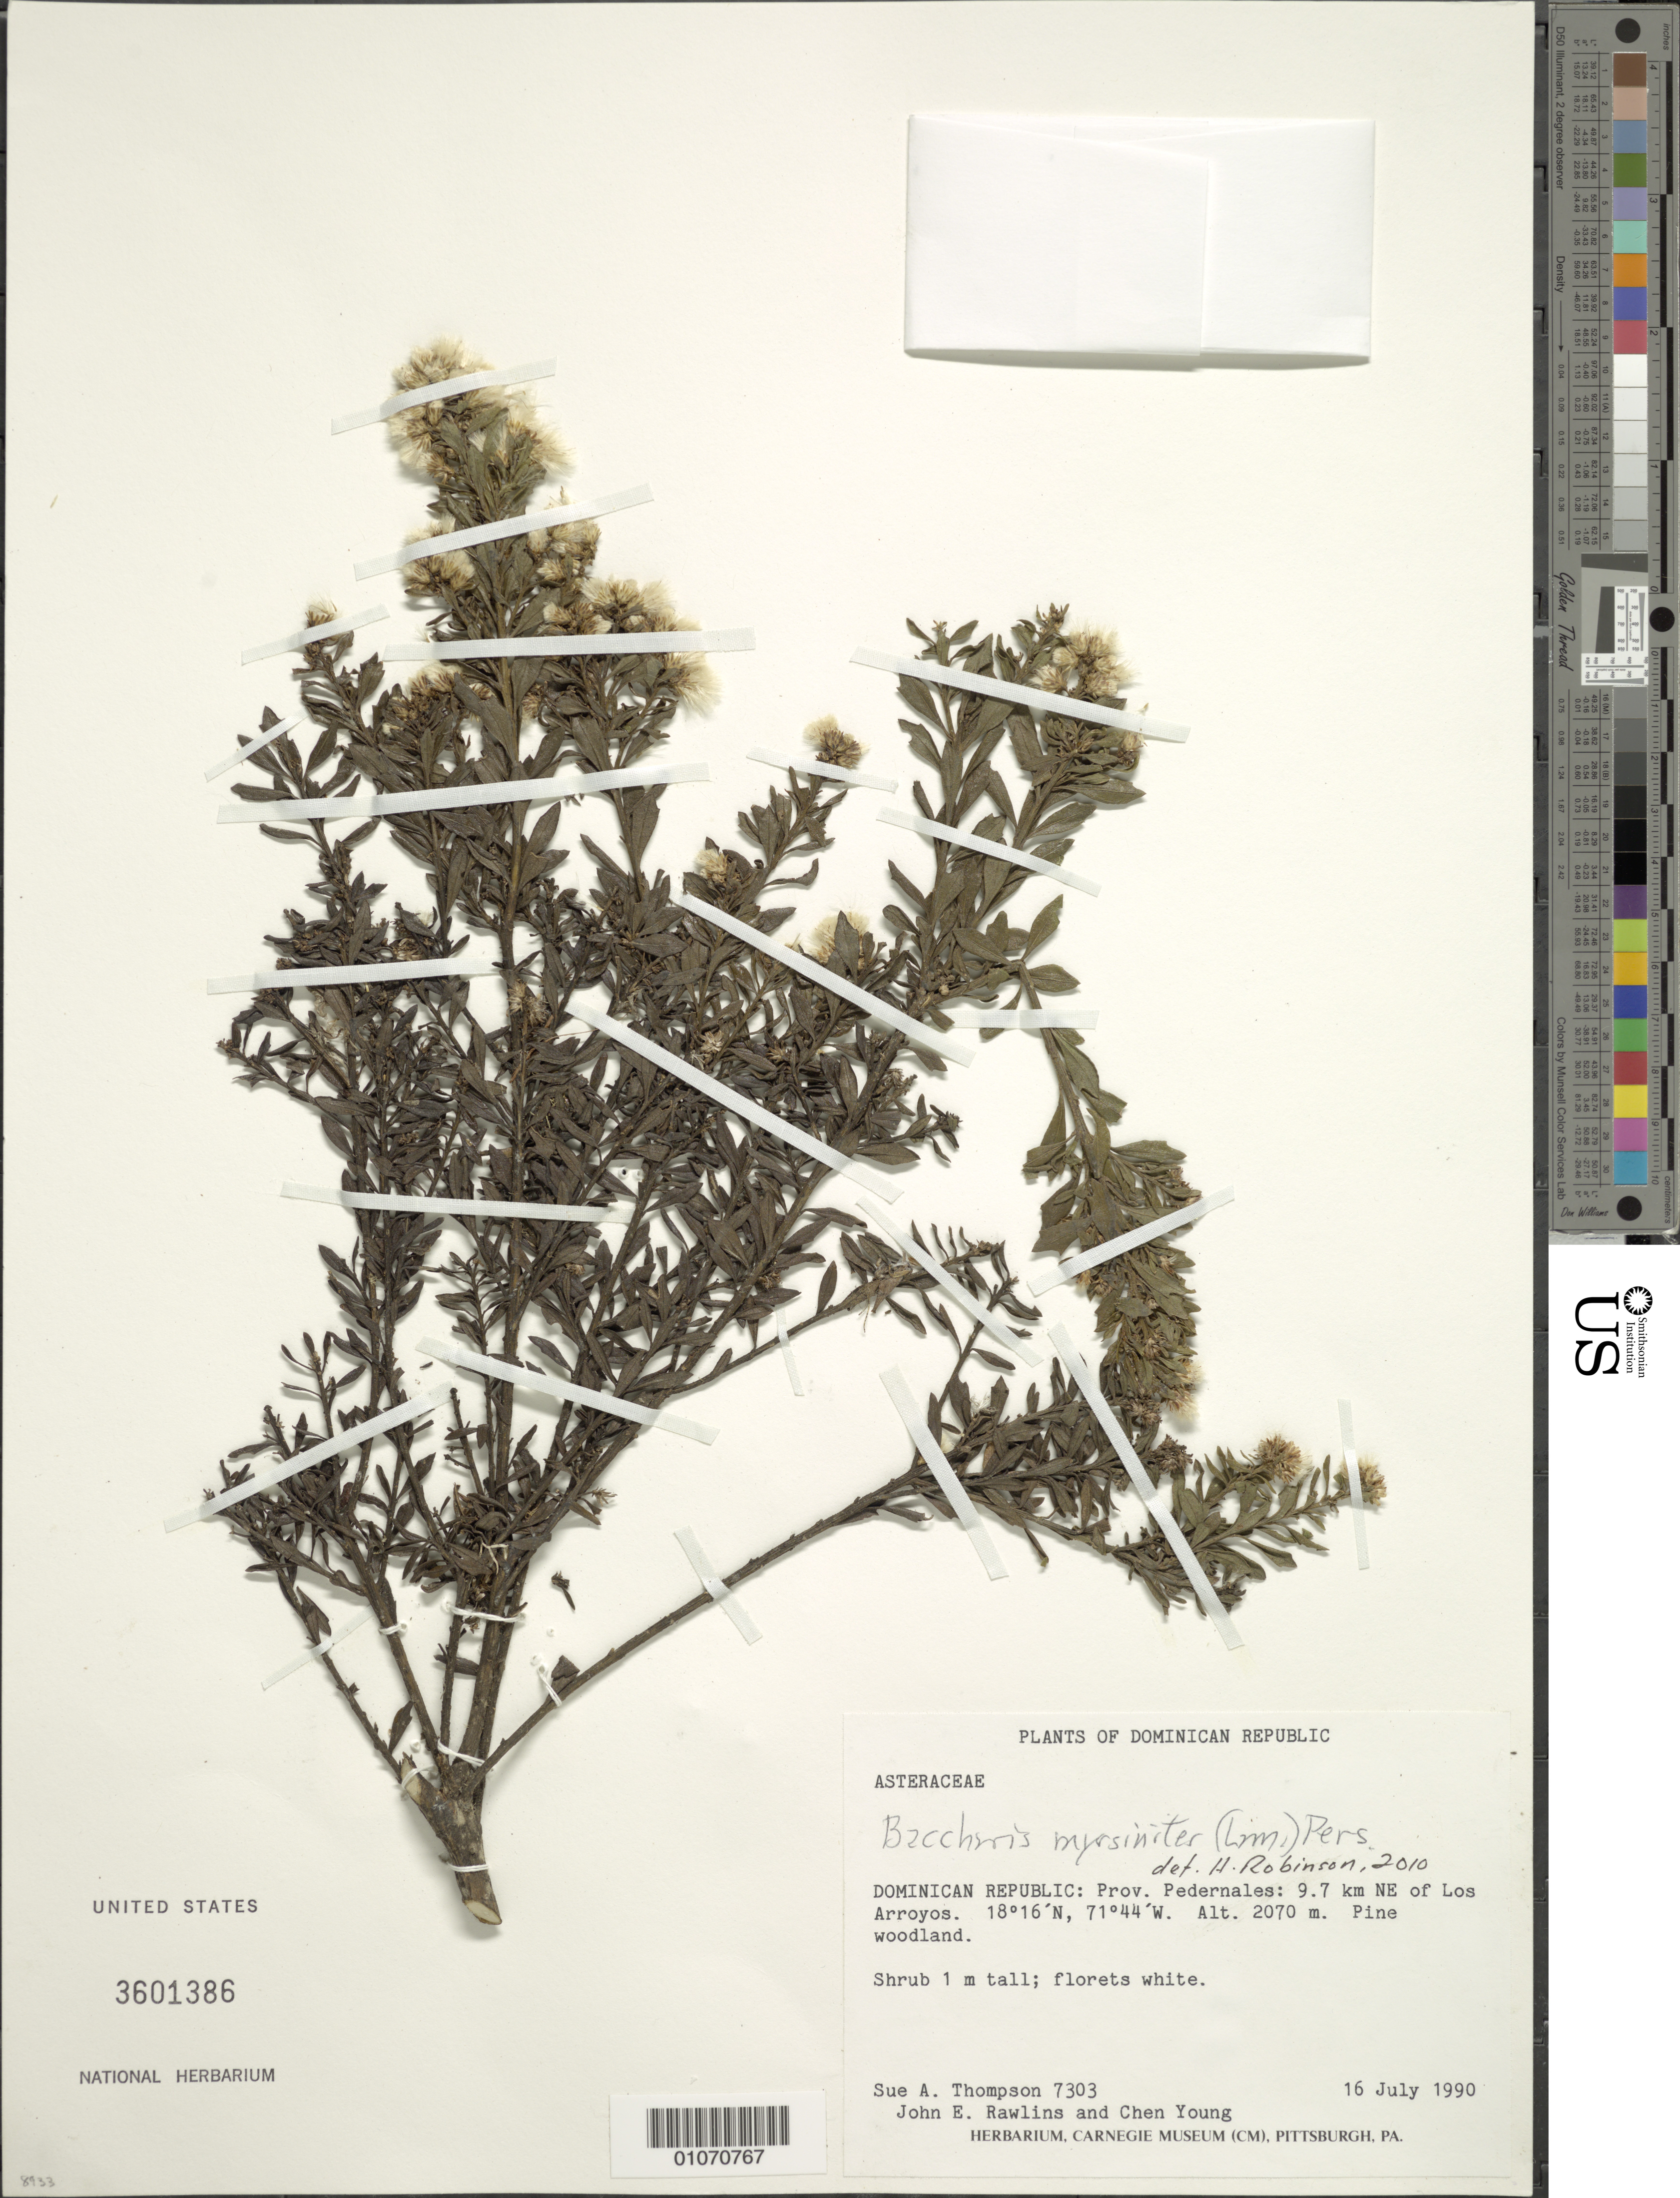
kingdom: Plantae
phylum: Tracheophyta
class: Magnoliopsida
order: Asterales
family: Asteraceae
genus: Baccharis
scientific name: Baccharis myrsinites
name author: Pers.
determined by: Robinson, Harold E., (US)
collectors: S. A. Thompson, J. Rawlins & C. Young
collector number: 7303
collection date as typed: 16 Jul 1990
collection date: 1990-07-16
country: Dominican Republic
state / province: Pedernales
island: Hispaniola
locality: Los Arroyos, 9.7 km Ne of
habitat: Pine woodland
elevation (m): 2070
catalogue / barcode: US 3601386